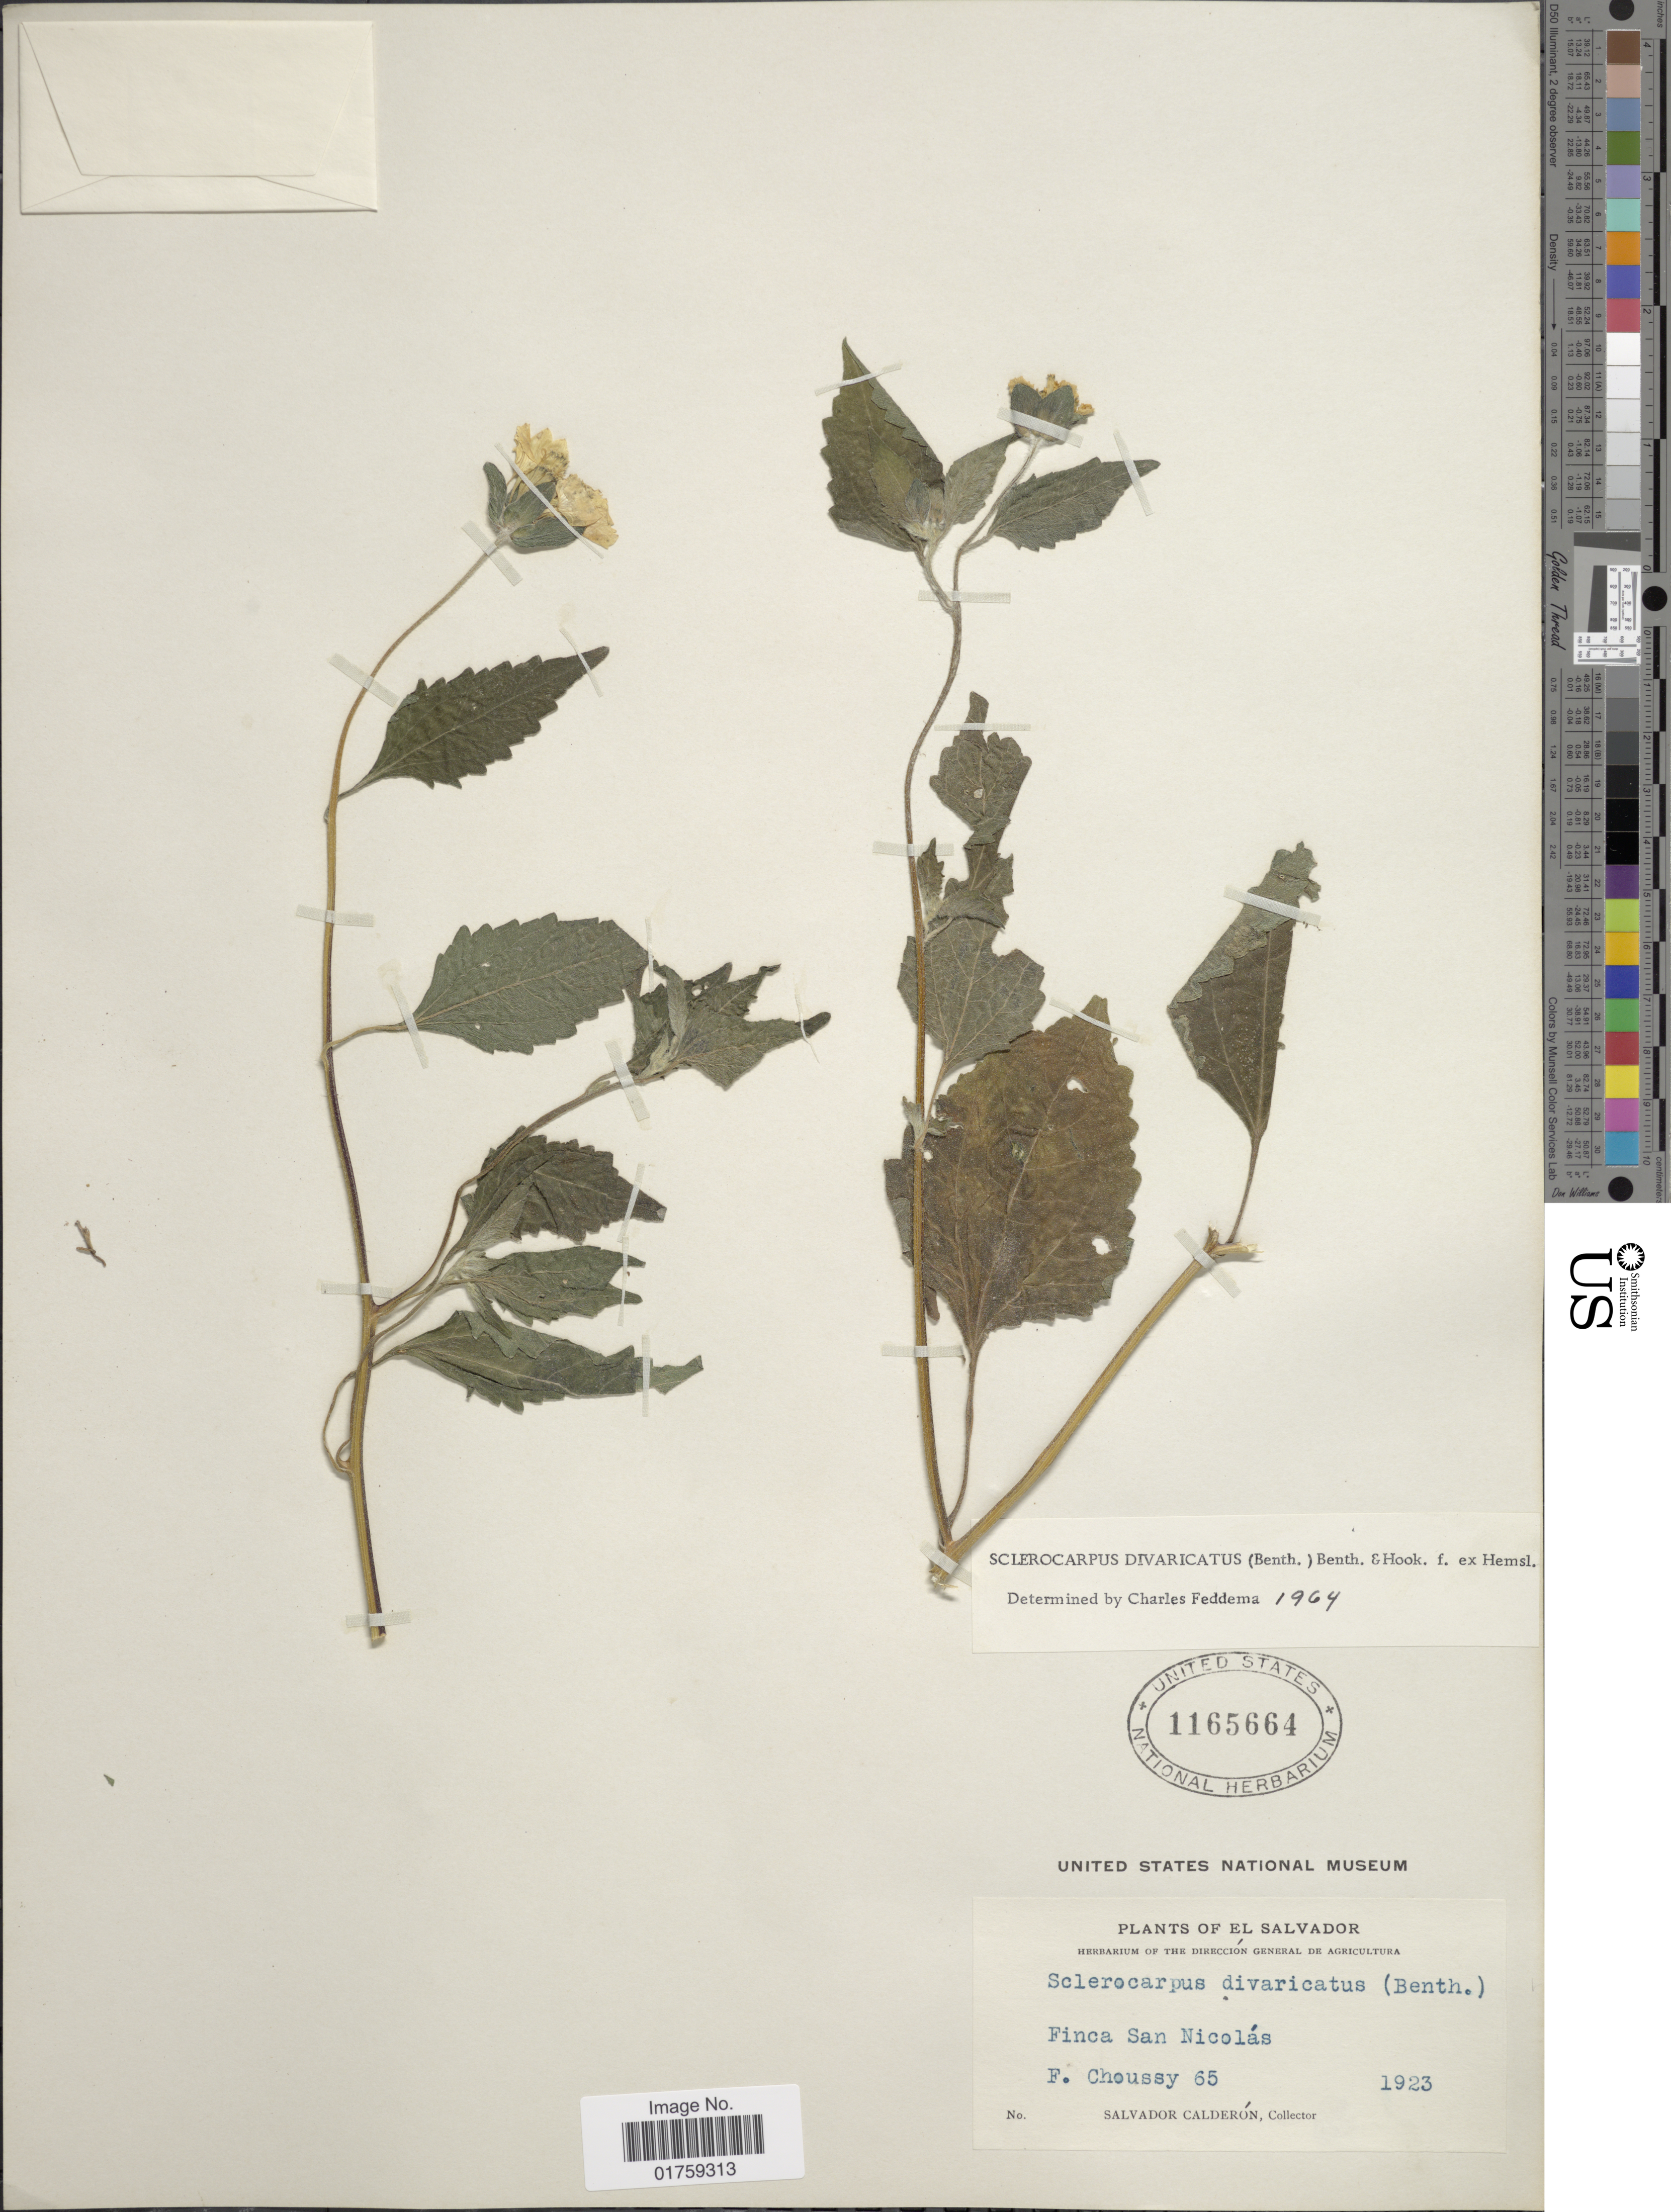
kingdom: Plantae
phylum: Tracheophyta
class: Magnoliopsida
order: Asterales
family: Asteraceae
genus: Sclerocarpus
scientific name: Sclerocarpus divaricatus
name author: (Benth.) Benth. & Hook. f. ex Hemsl.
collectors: F. Choussy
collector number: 65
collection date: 1923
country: El Salvador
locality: Finca San Nicolas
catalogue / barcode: US 1165664